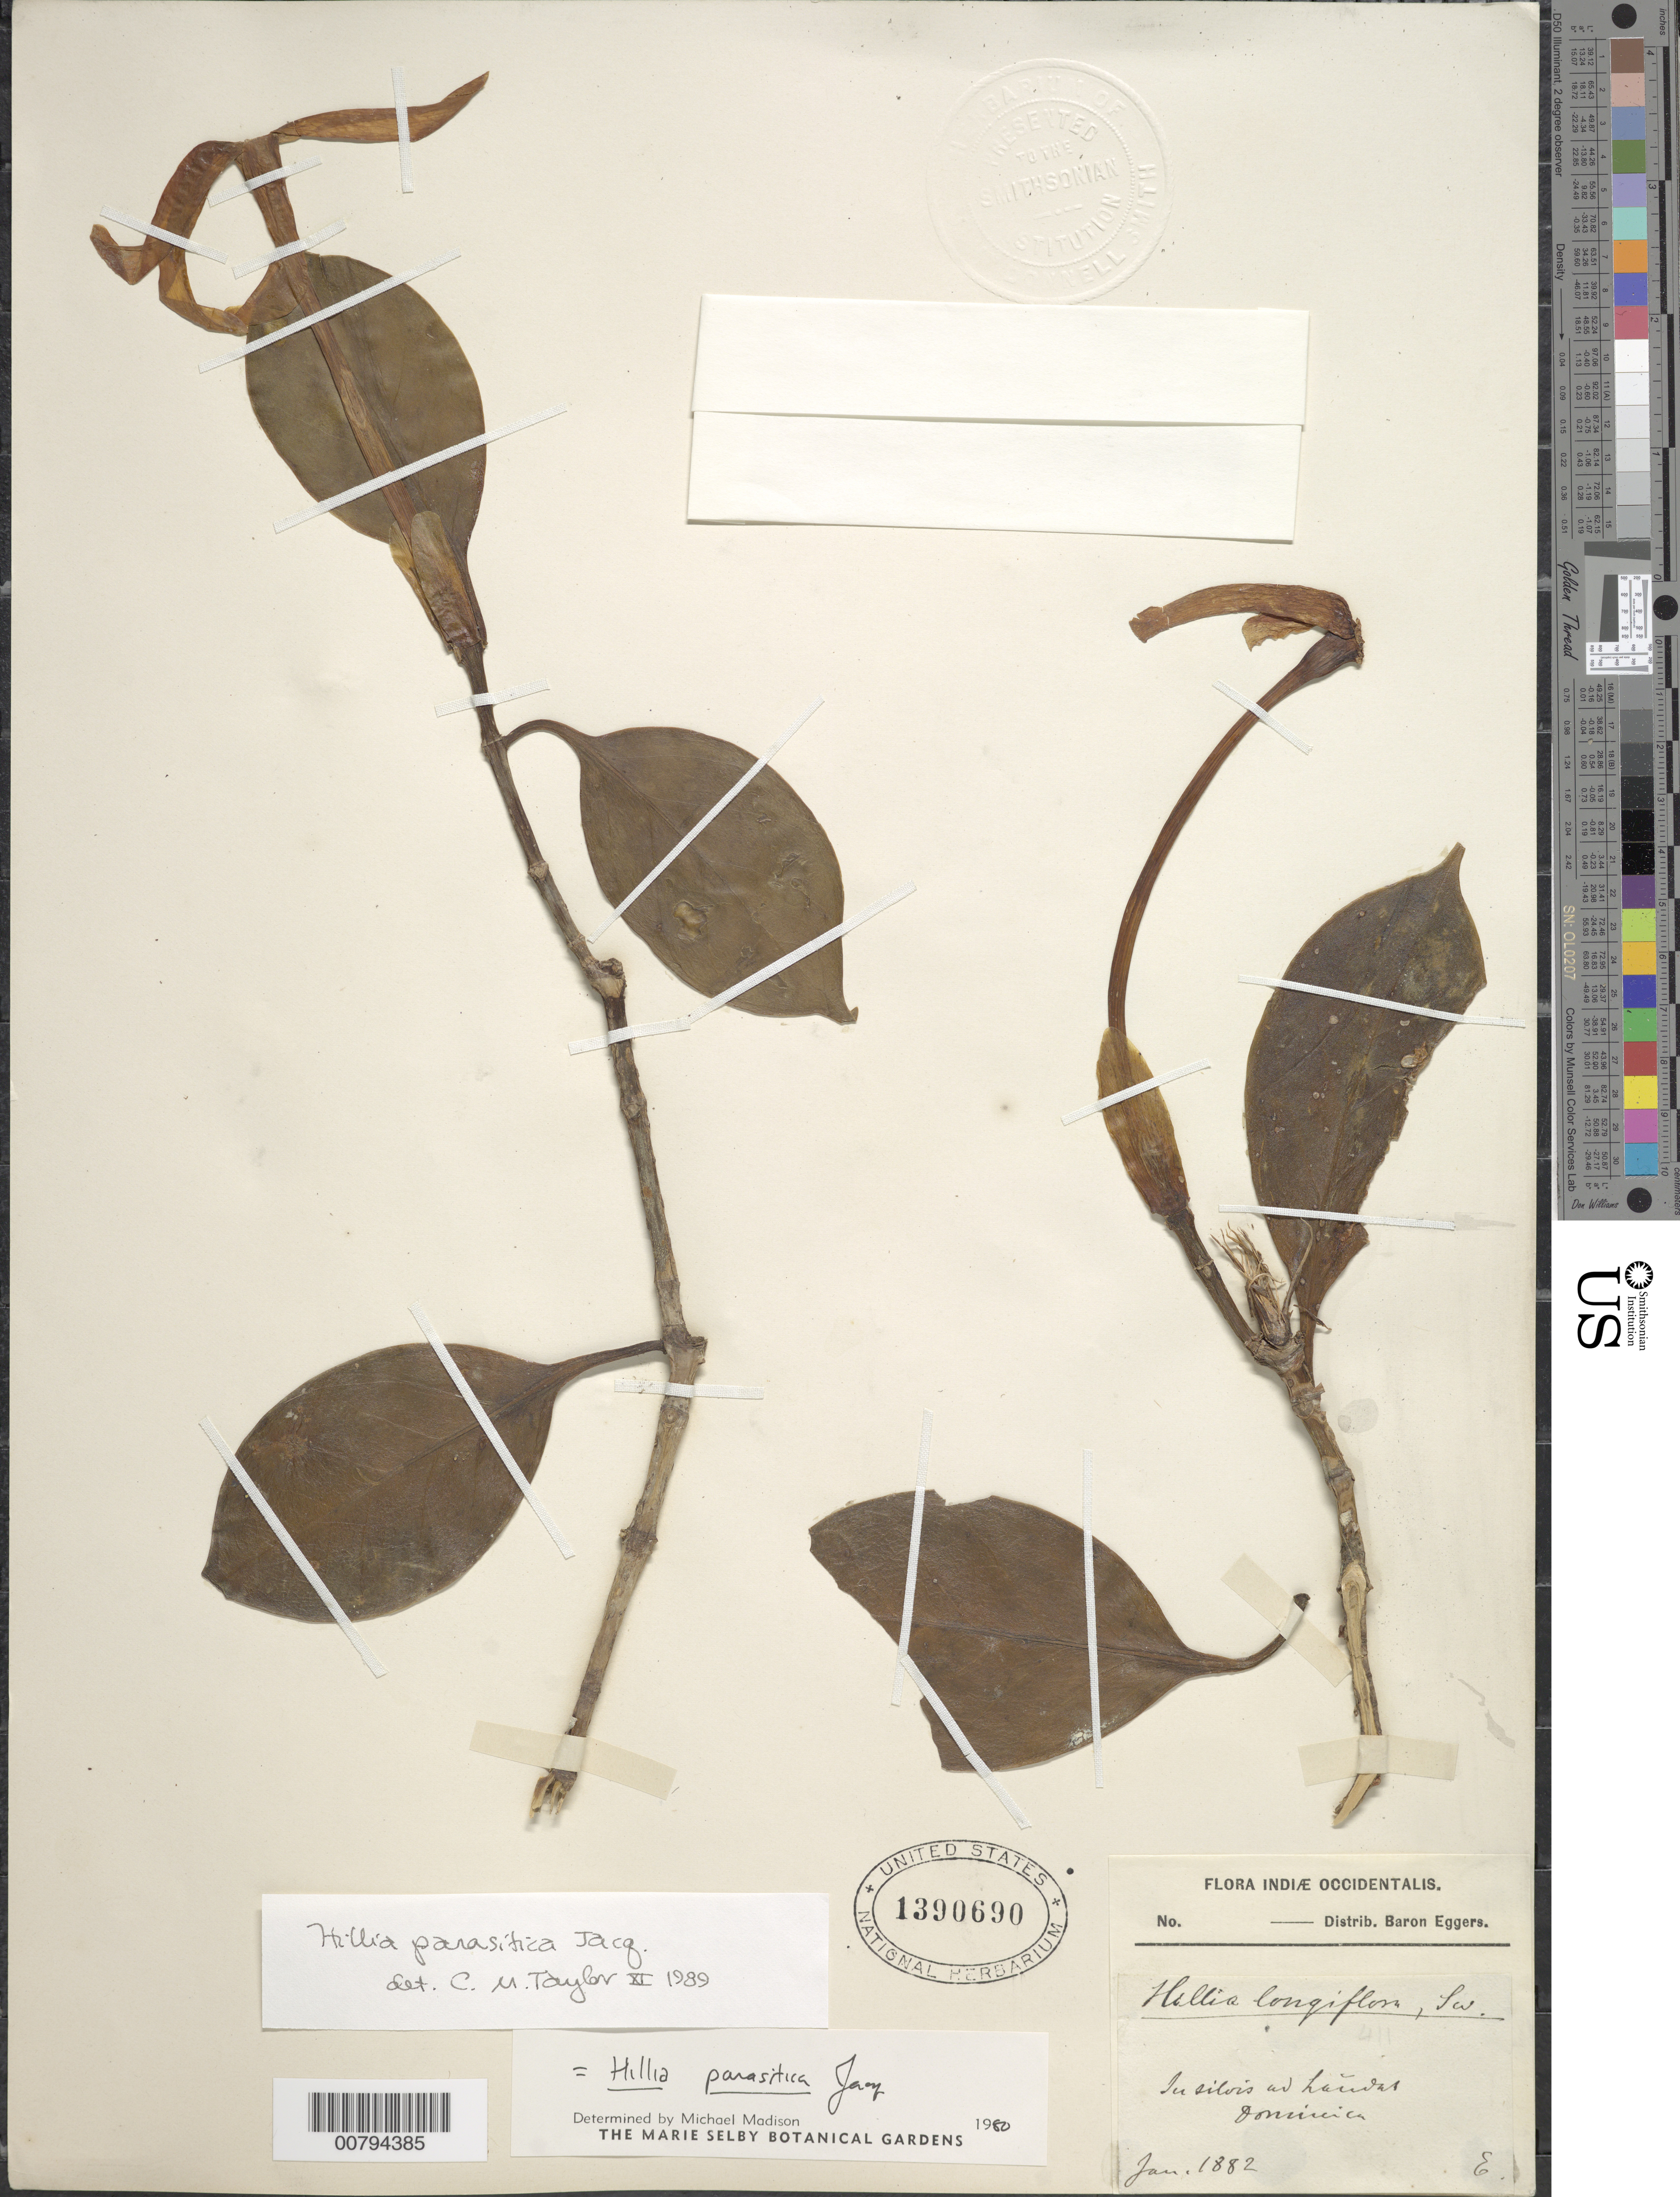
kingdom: Plantae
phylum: Tracheophyta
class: Magnoliopsida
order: Gentianales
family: Rubiaceae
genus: Hillia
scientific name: Hillia parasitica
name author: Jacq.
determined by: Taylor, Charlotte M.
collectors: H. F. A. von Eggers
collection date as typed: Jan 1882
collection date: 1882-01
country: Dominica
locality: In silois ad haudas (sp?)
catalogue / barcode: US 1390690